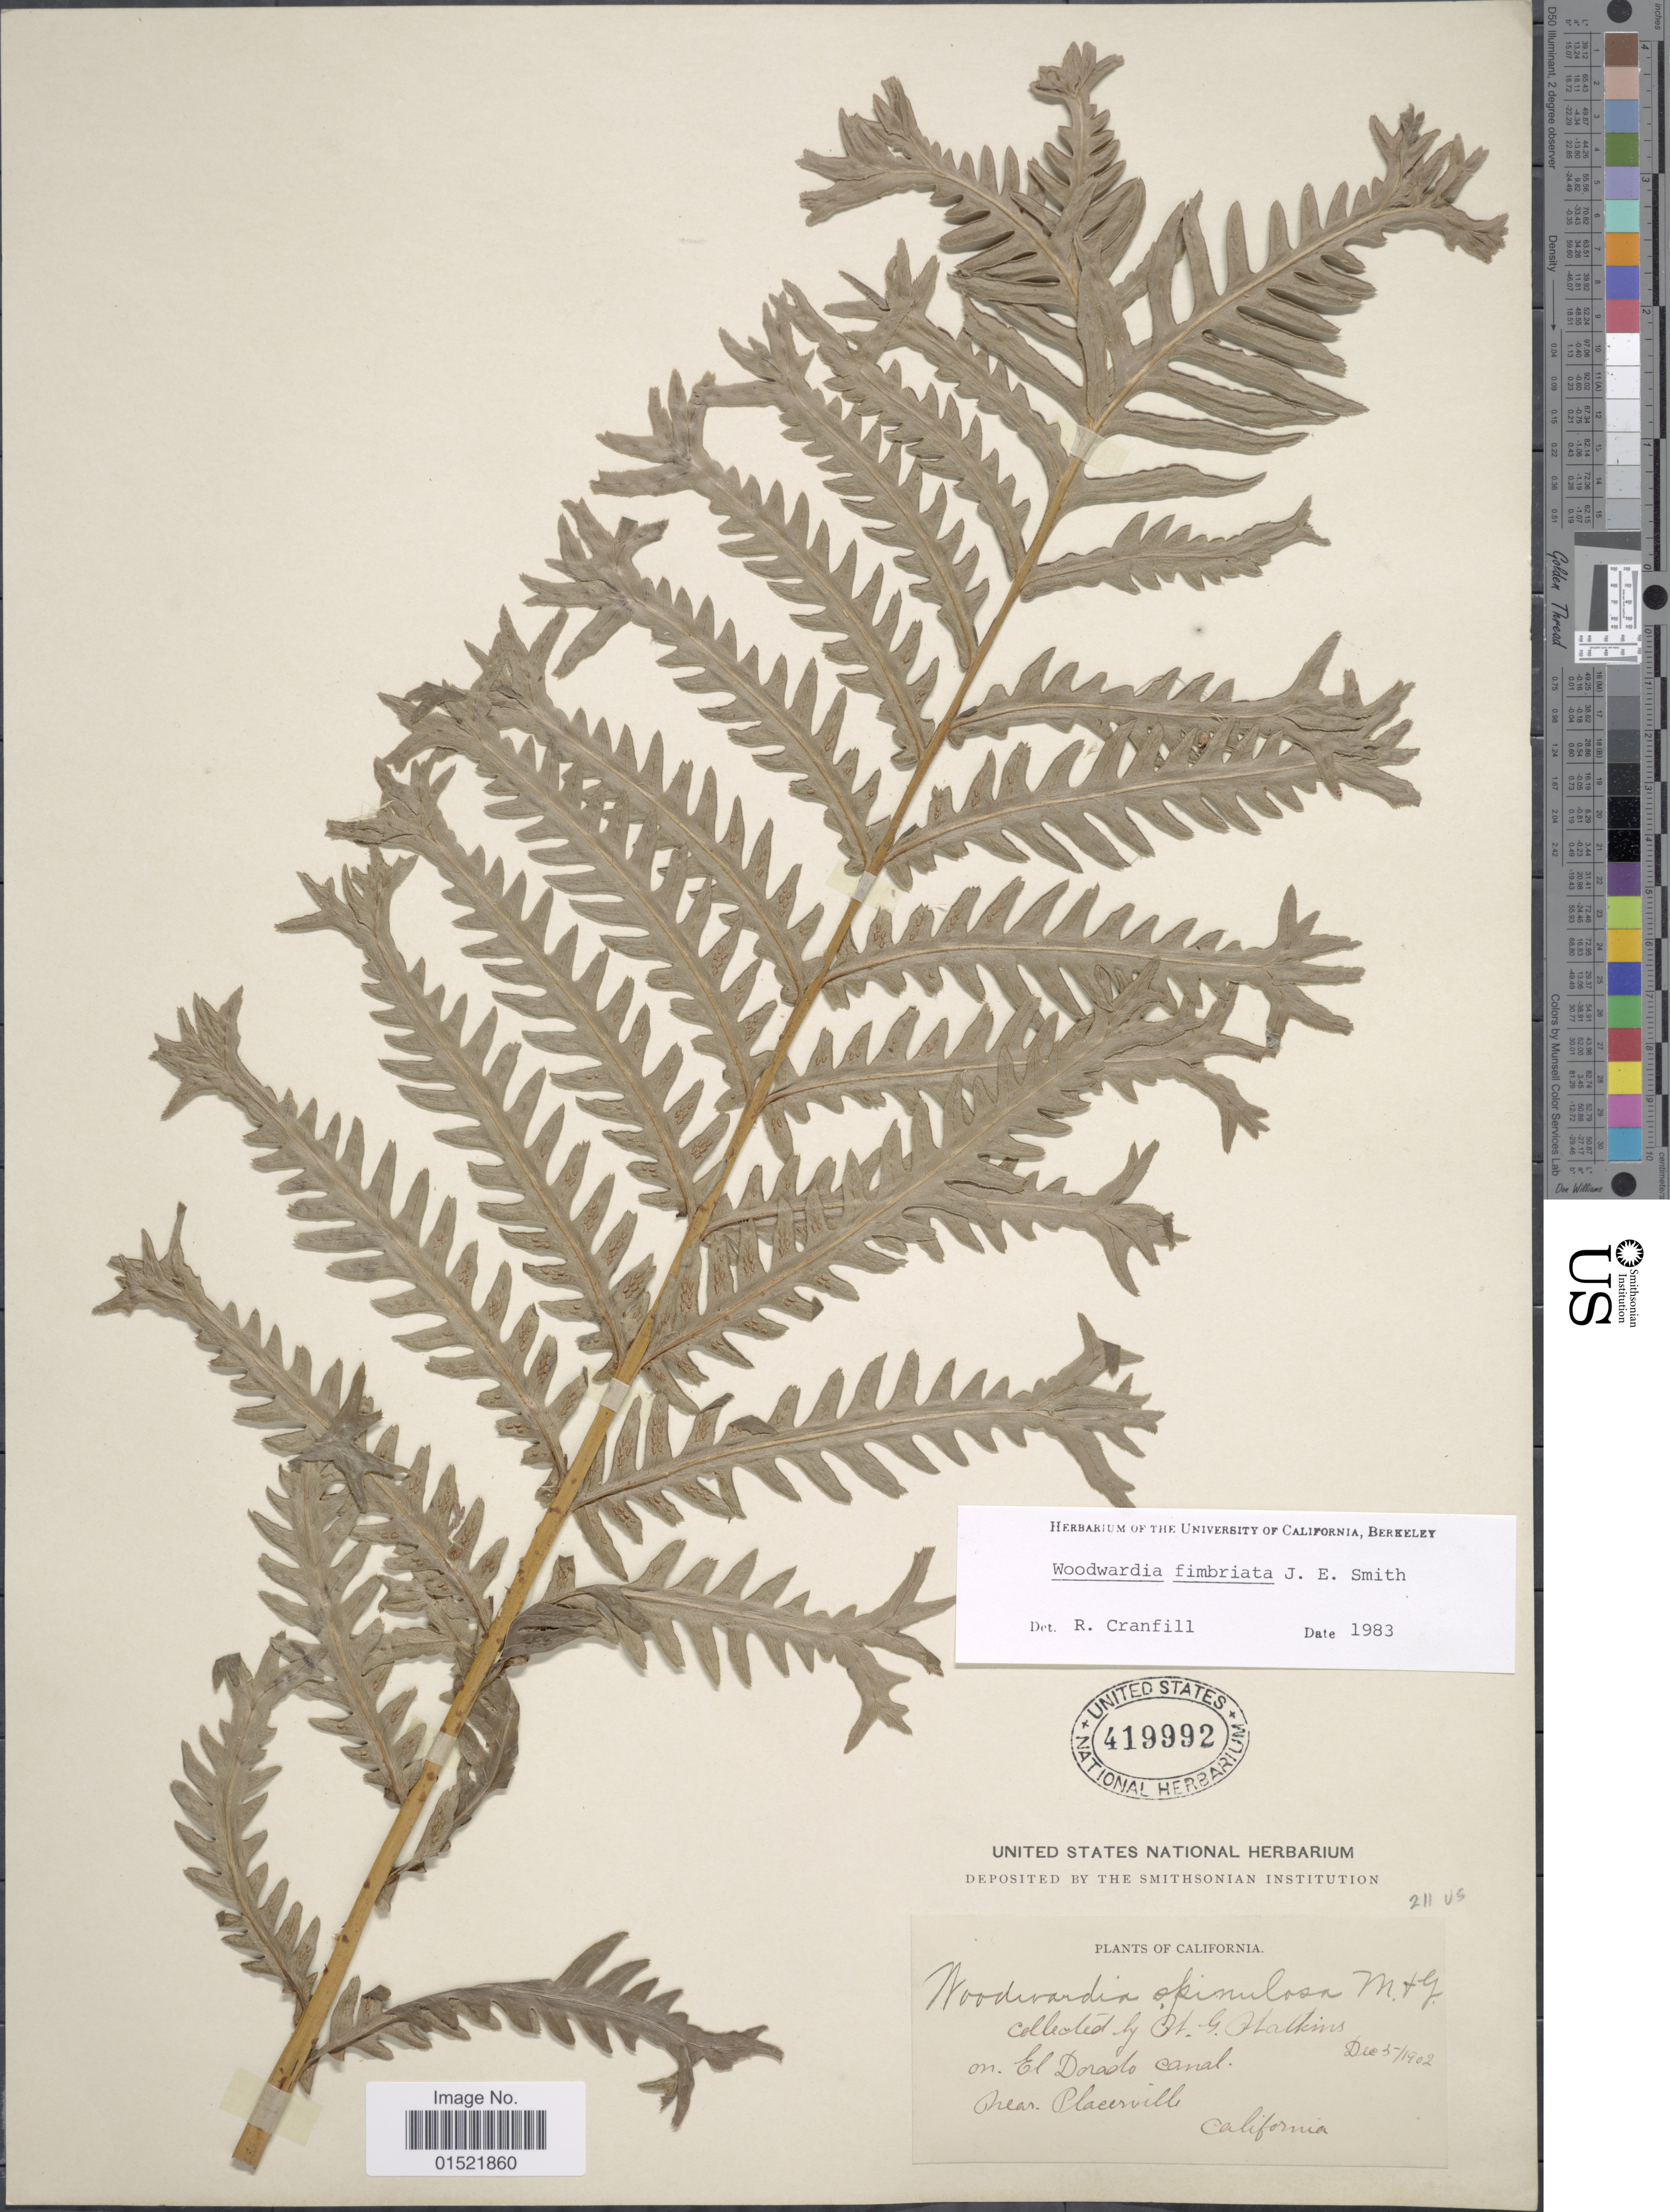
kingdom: Plantae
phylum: Tracheophyta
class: Polypodiopsida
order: Polypodiales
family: Blechnaceae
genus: Woodwardia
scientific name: Woodwardia fimbriata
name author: Sm.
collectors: H. Hatkins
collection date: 1902-12-03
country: United States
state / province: California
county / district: El Dorado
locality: El Dorado Canal, near Placerville, California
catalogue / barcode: US 419992